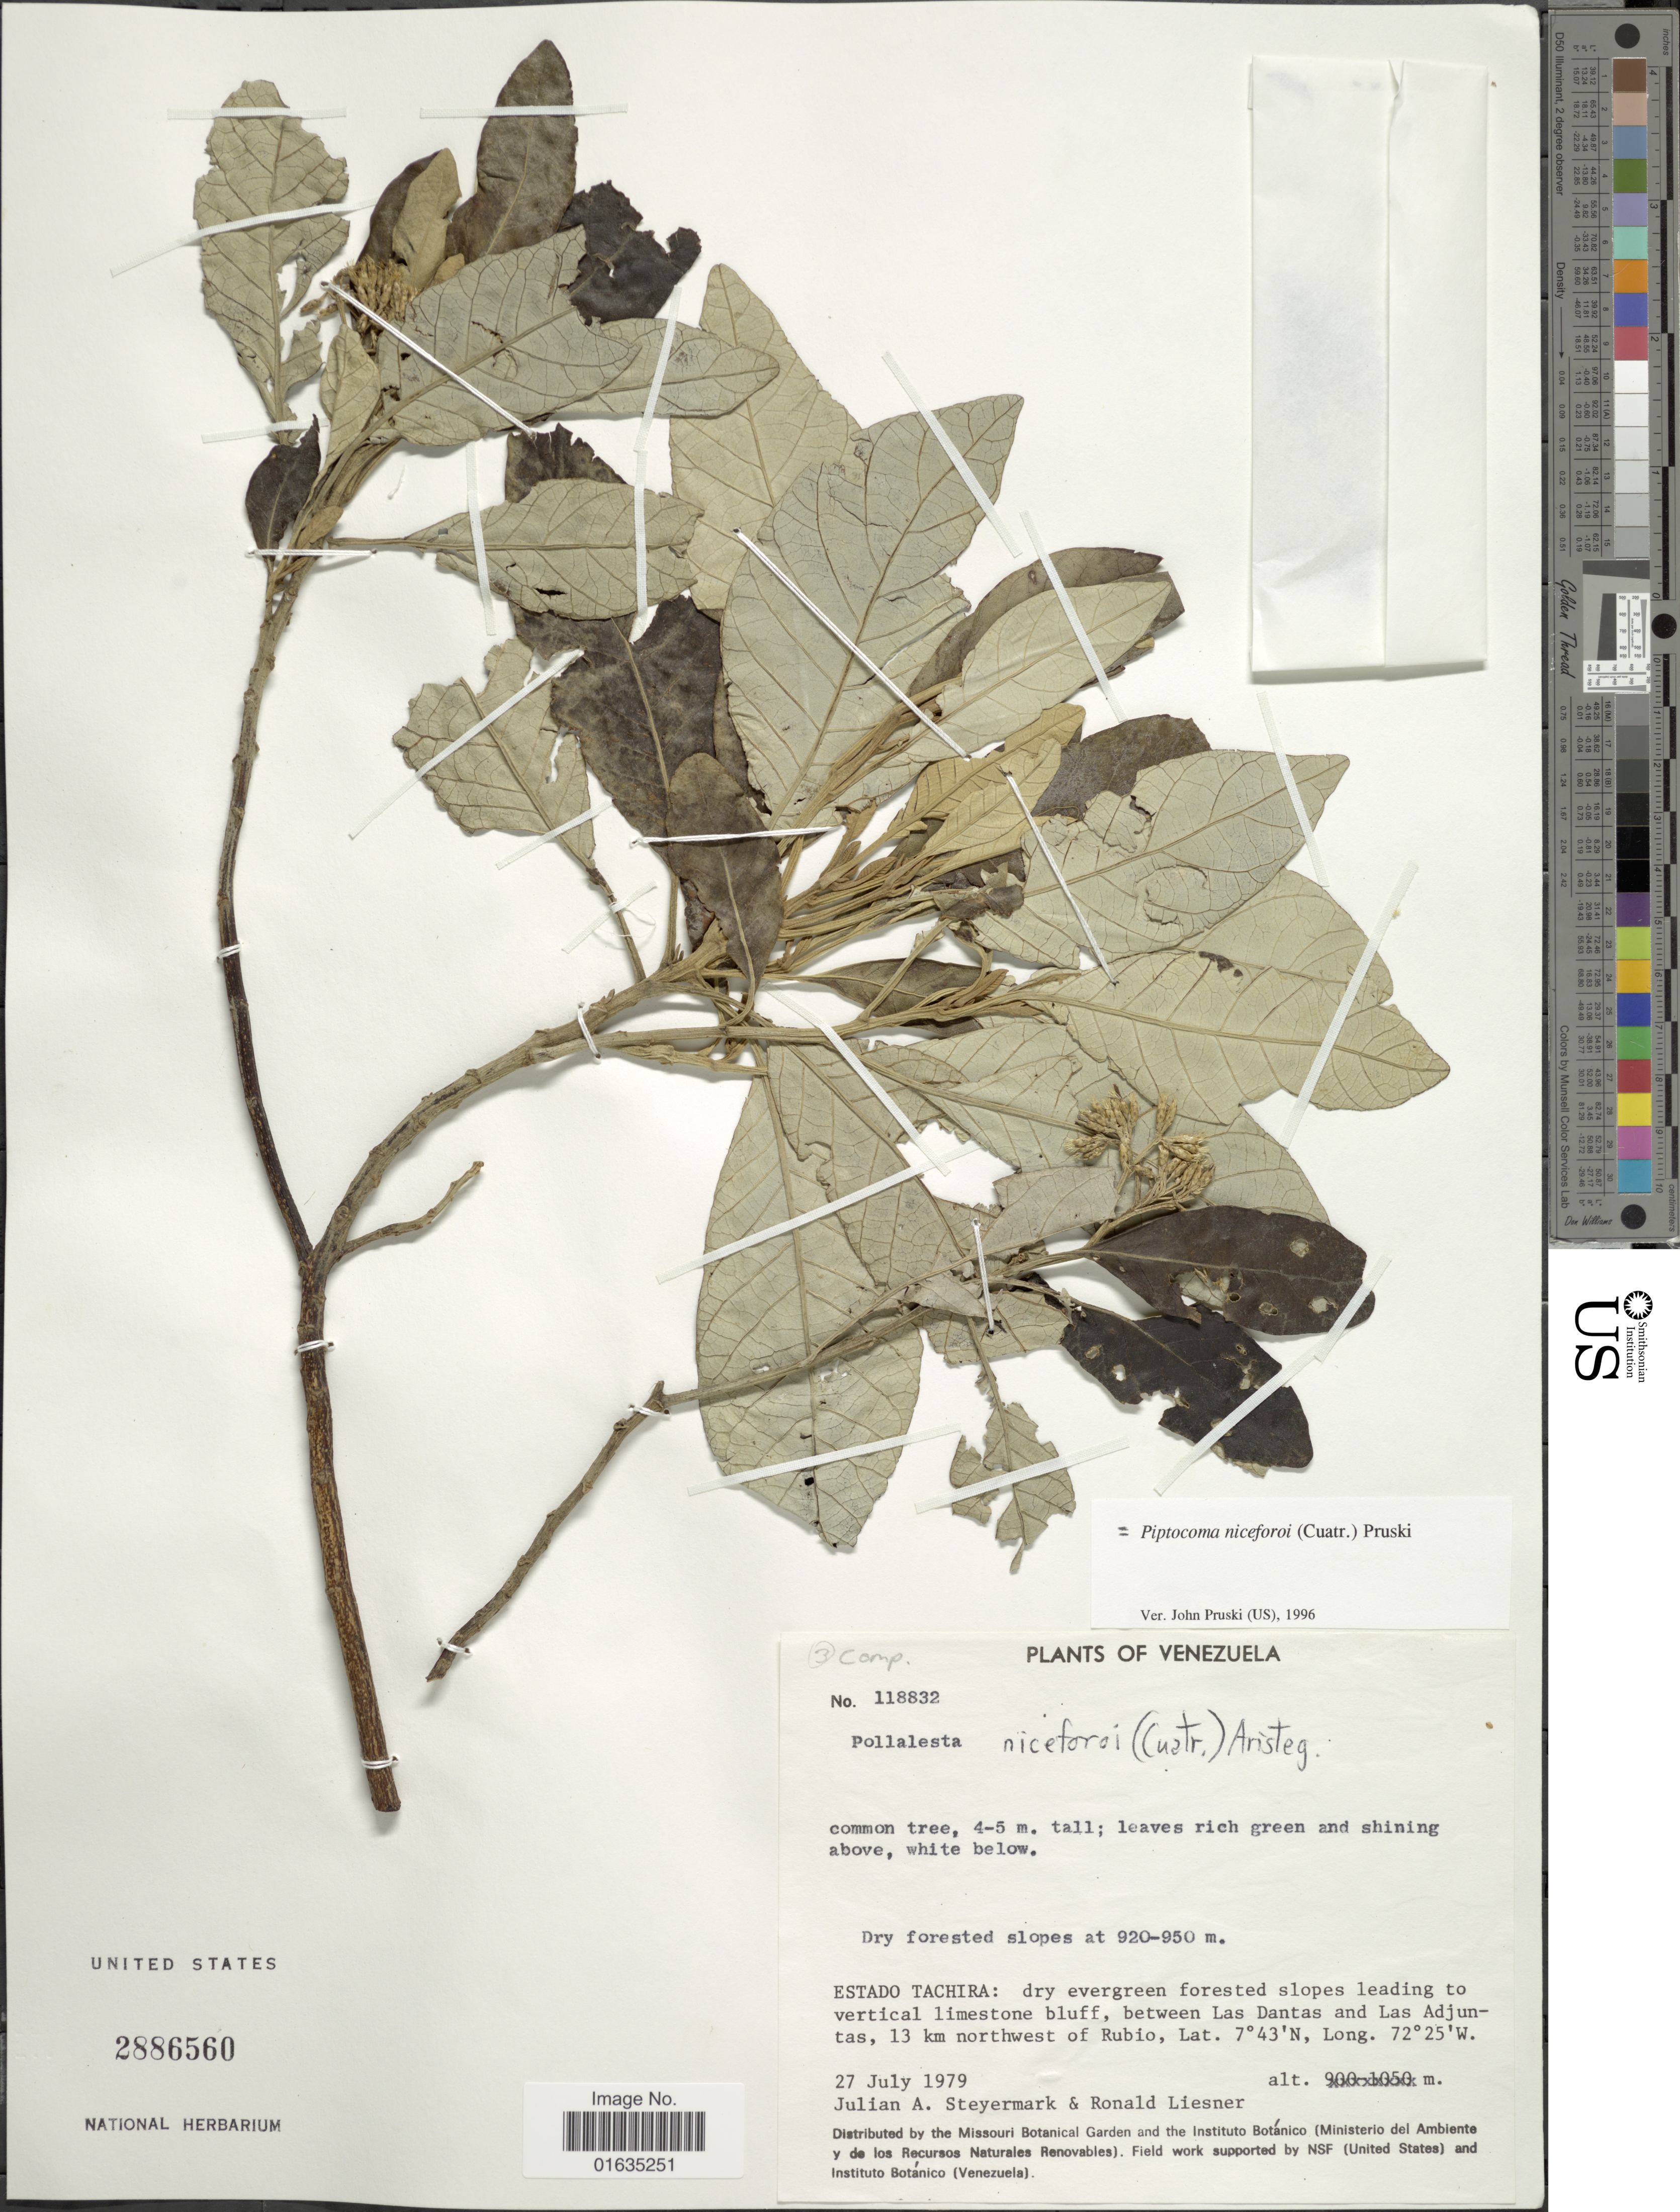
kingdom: Plantae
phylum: Tracheophyta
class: Magnoliopsida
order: Asterales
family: Asteraceae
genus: Piptocoma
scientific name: Piptocoma niceforoi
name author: (Cuatrec.) H. Rob.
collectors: J. Steyermark & R. L. Liesner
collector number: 118832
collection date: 1979-07-27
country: Venezuela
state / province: Tachira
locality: Between Las Dantas and Las Adjuntas, 13 km northwest of Rubio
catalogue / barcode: US 2886560